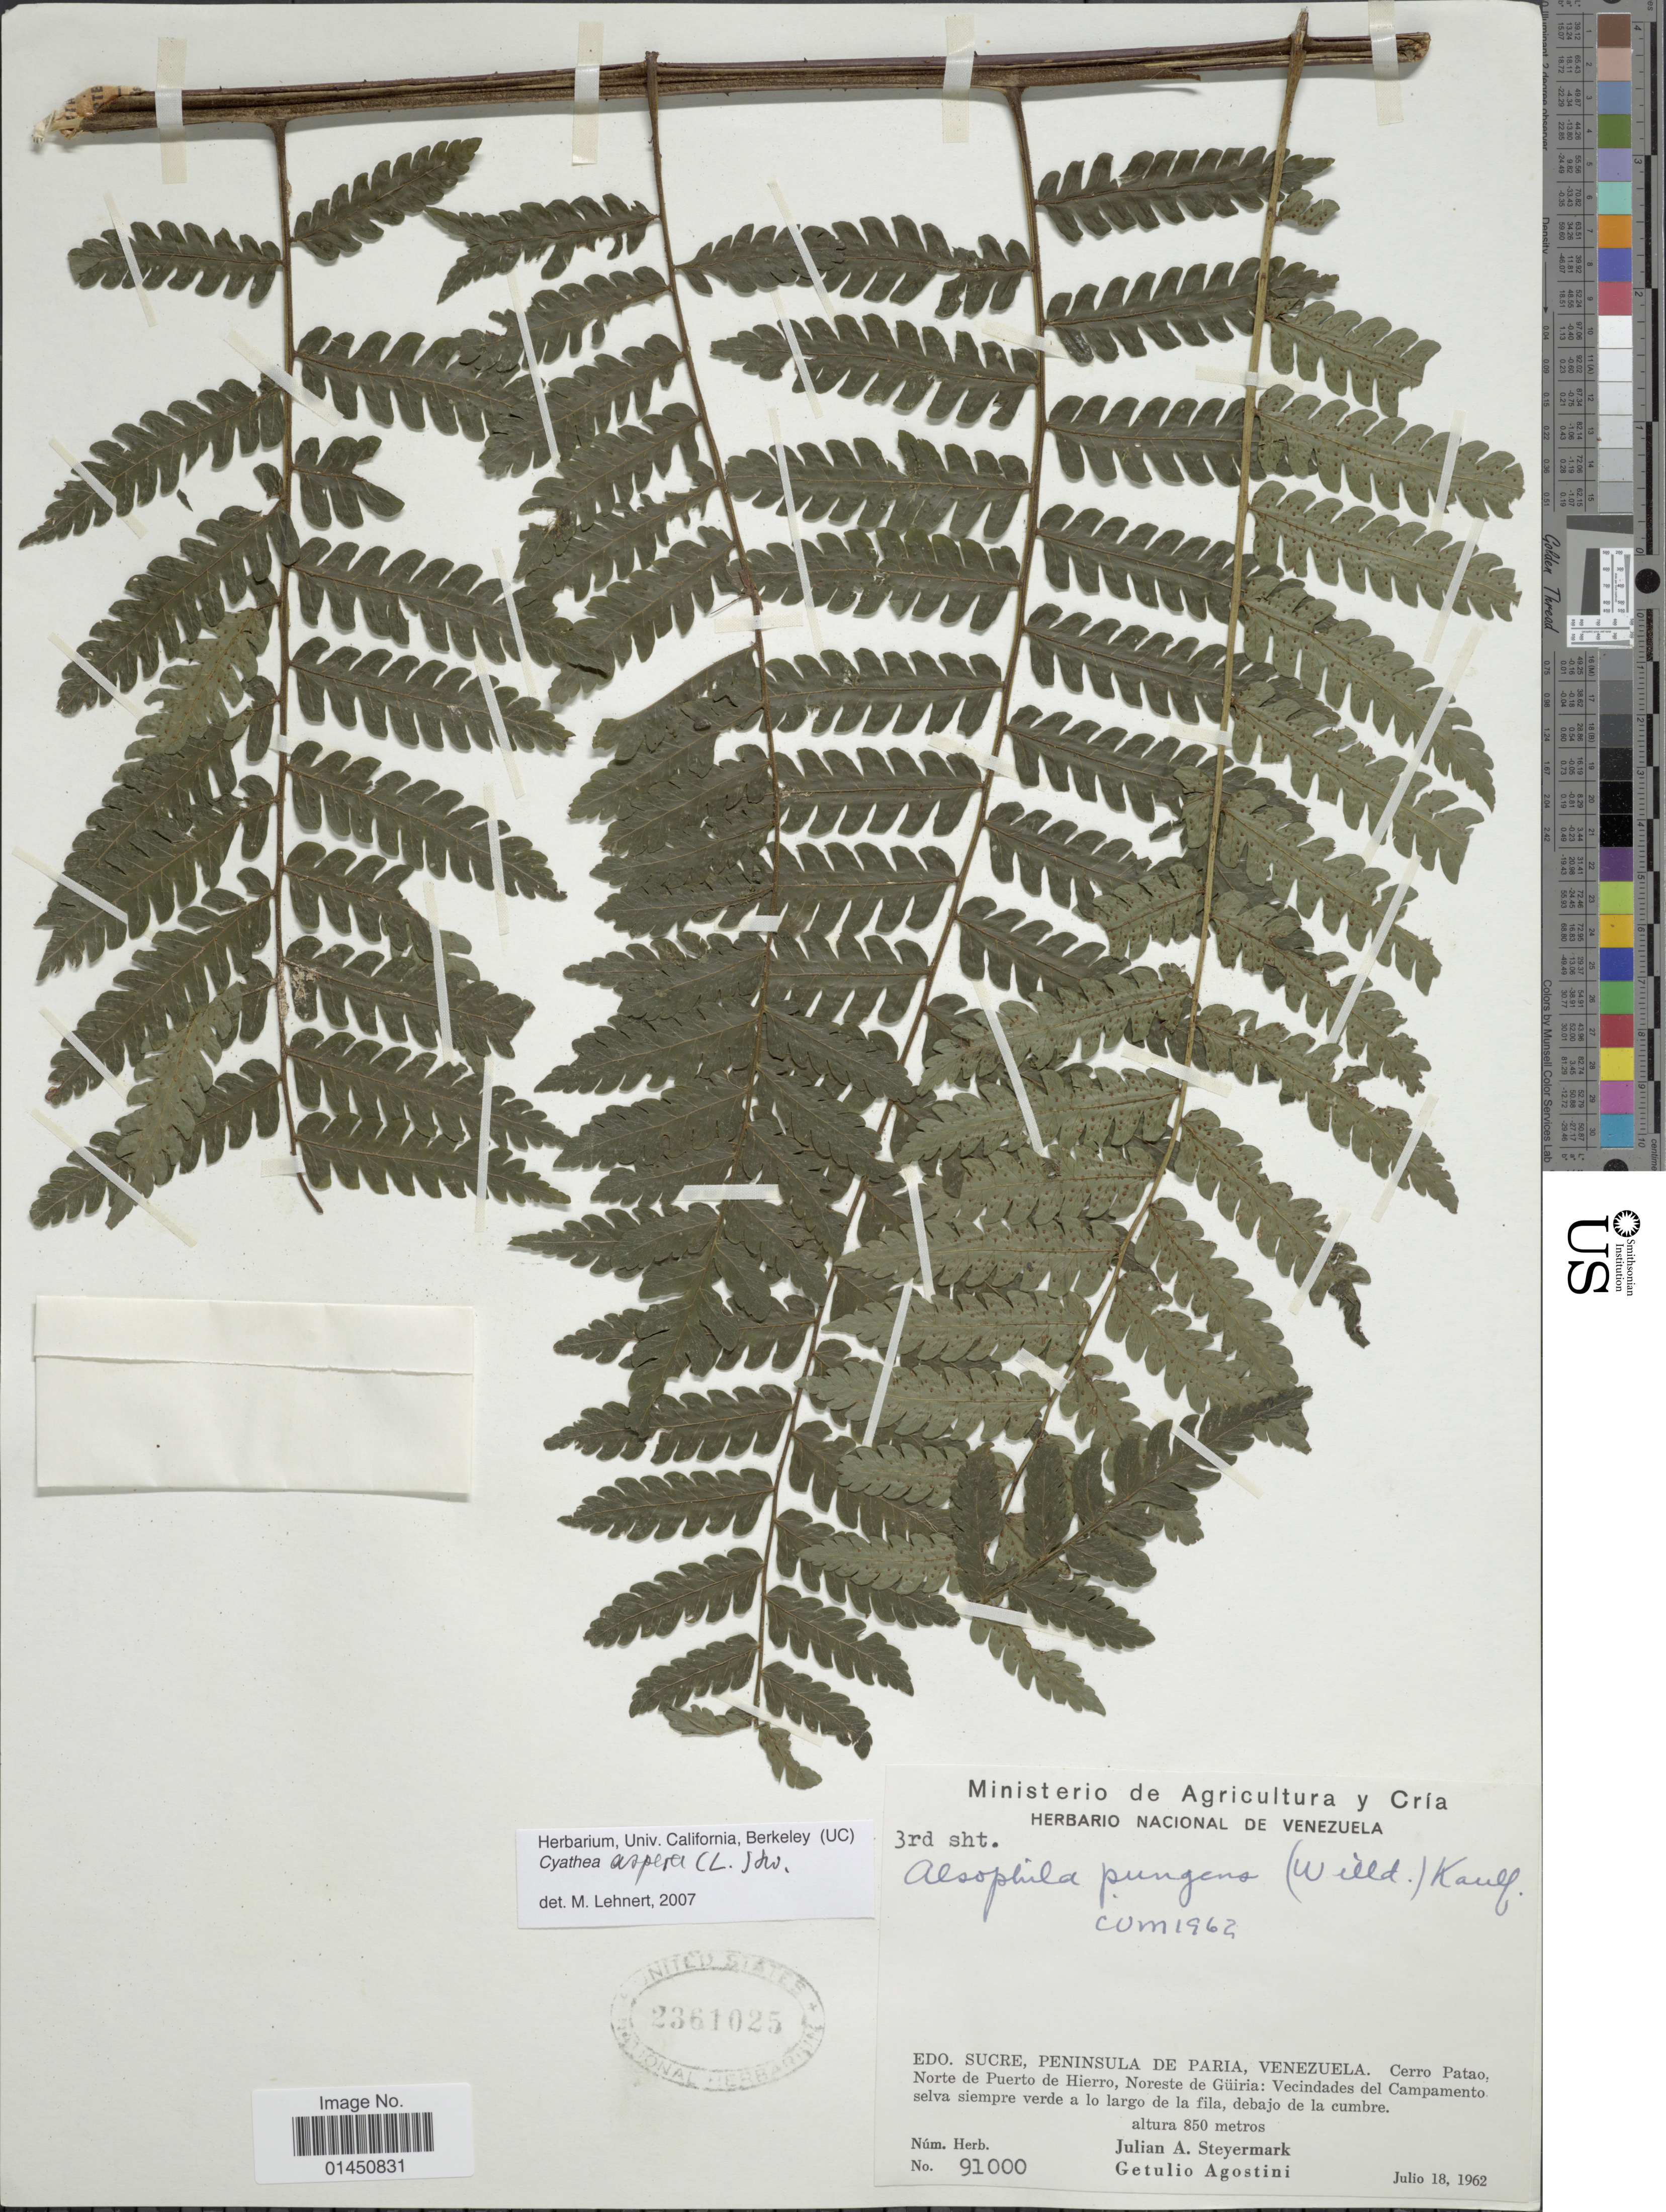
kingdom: Plantae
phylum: Tracheophyta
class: Polypodiopsida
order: Cyatheales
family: Cyatheaceae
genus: Cyathea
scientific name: Cyathea aspera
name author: (L.) Sw.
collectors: J. Steyermark & G. Agostini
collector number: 91000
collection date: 1962-07-18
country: Venezuela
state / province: Sucre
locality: Peninsula de Paria: Cerro Patao, Norte de Puerto de Hierro, Noreste de Guiria: Vecindades del Campamento selva siempre verde a lo largo de la fila, debajo de la cumbre.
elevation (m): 850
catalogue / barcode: US 2361025